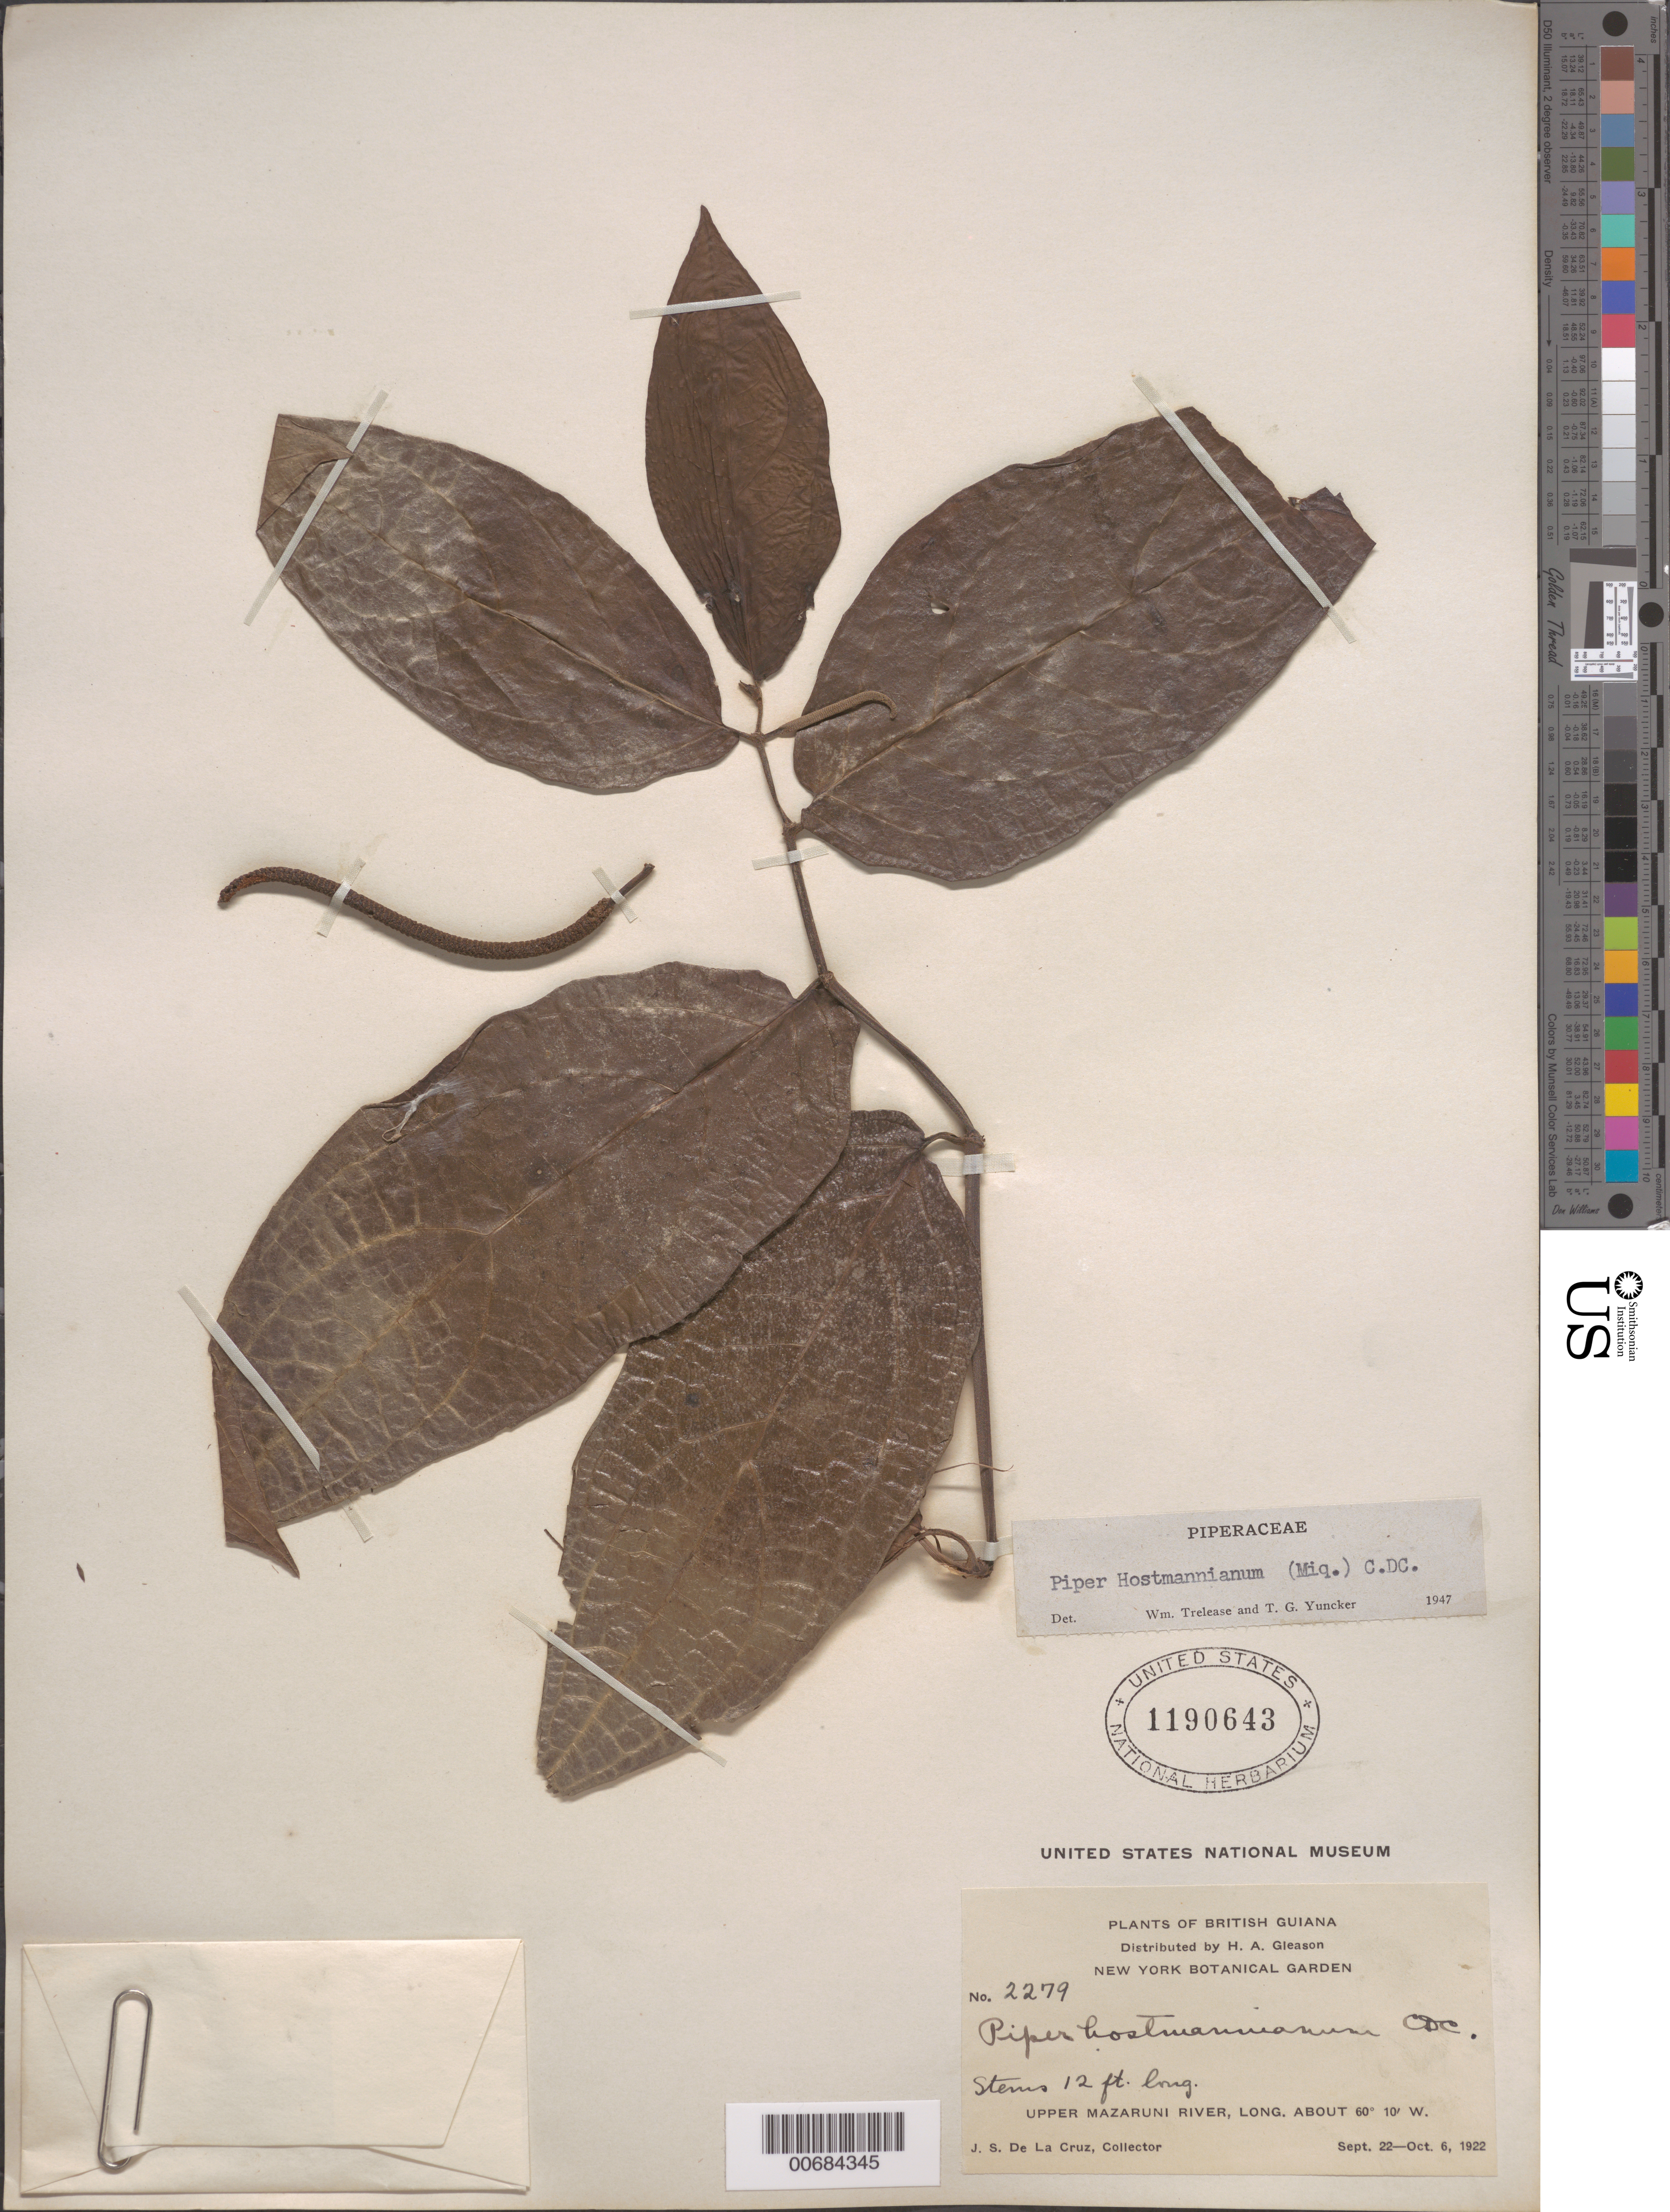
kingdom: Plantae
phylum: Tracheophyta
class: Magnoliopsida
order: Piperales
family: Piperaceae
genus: Piper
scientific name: Piper hostmannianum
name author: (Miq.) C. DC.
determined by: Trelease, W.; Yuncker, T. G.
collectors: J. S. de la Cruz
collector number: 2279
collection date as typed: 22-Sep-22 to 6-Oct-22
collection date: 1922-09-22/1922-10-06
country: Guyana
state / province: Cuyuni-Mazaruni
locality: Upper Mazaruni R.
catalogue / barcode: US 1190643